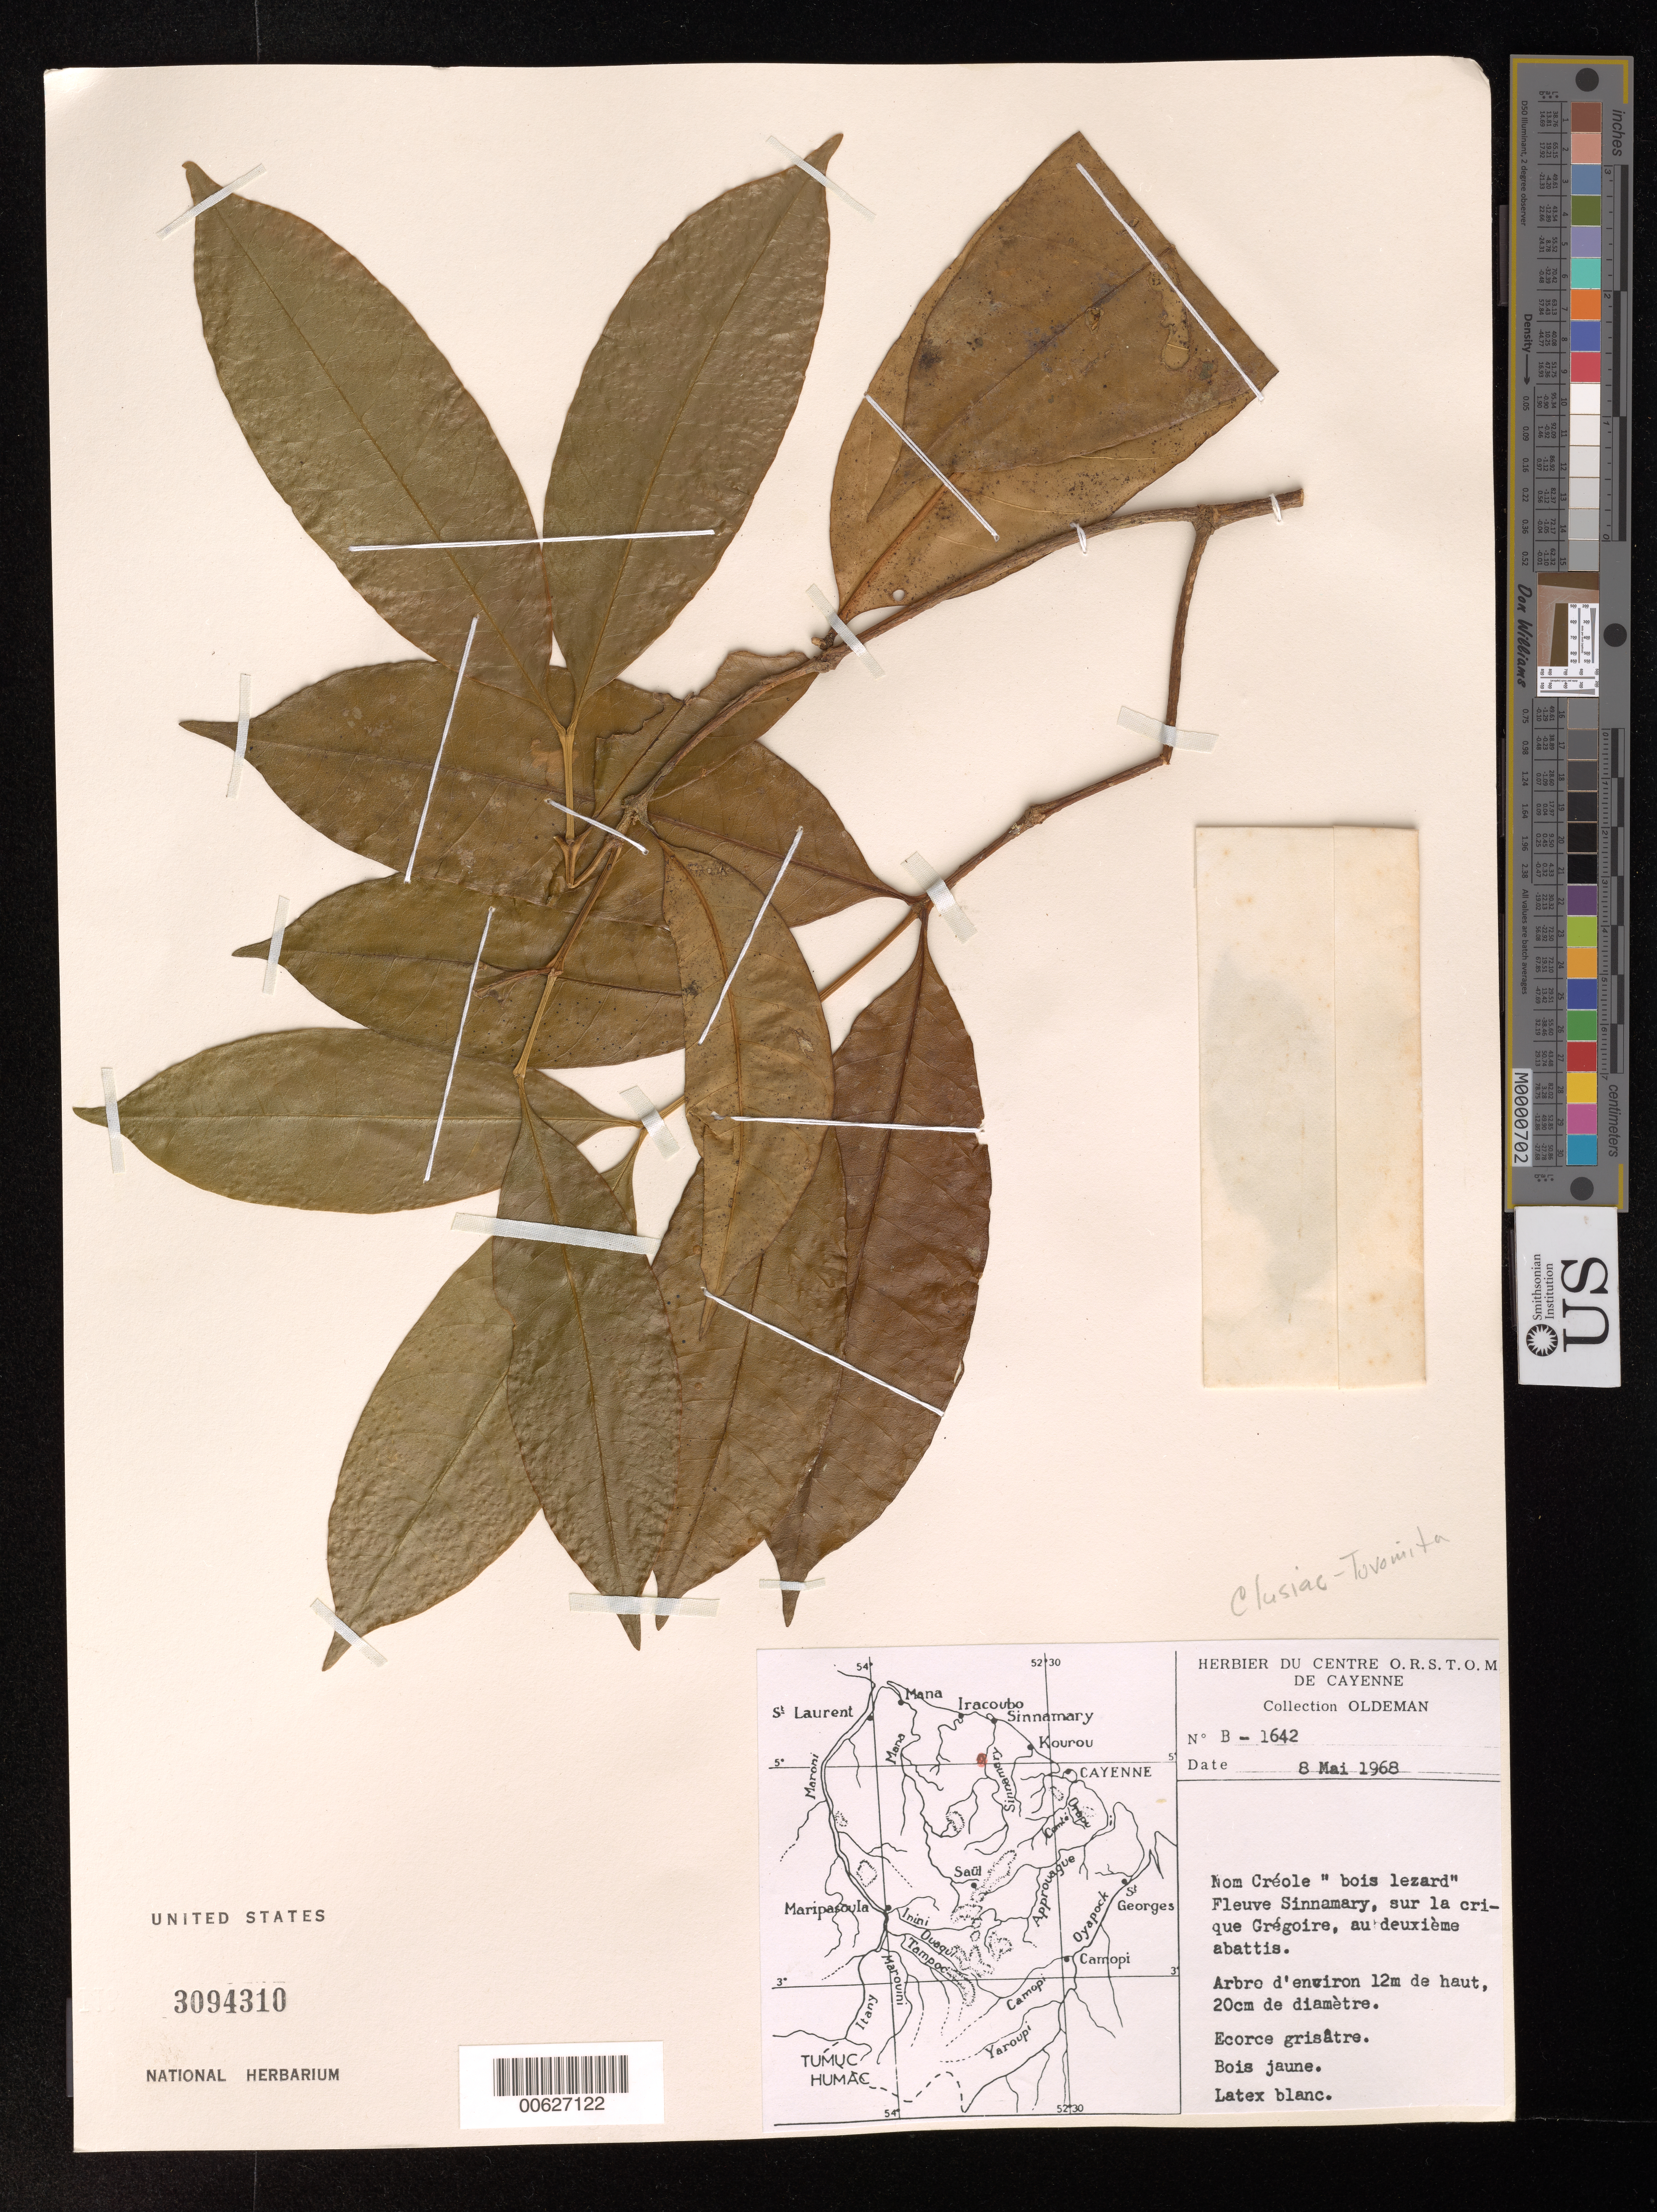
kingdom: Plantae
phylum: Tracheophyta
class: Magnoliopsida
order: Malpighiales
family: Clusiaceae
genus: Tovomita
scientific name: Tovomita sp.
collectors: R. Oldeman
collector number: B 1642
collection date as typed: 8-May-68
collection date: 1968-05-08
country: French Guiana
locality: Crique Grégoire, Fleuve Sinnamary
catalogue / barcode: US 3094310